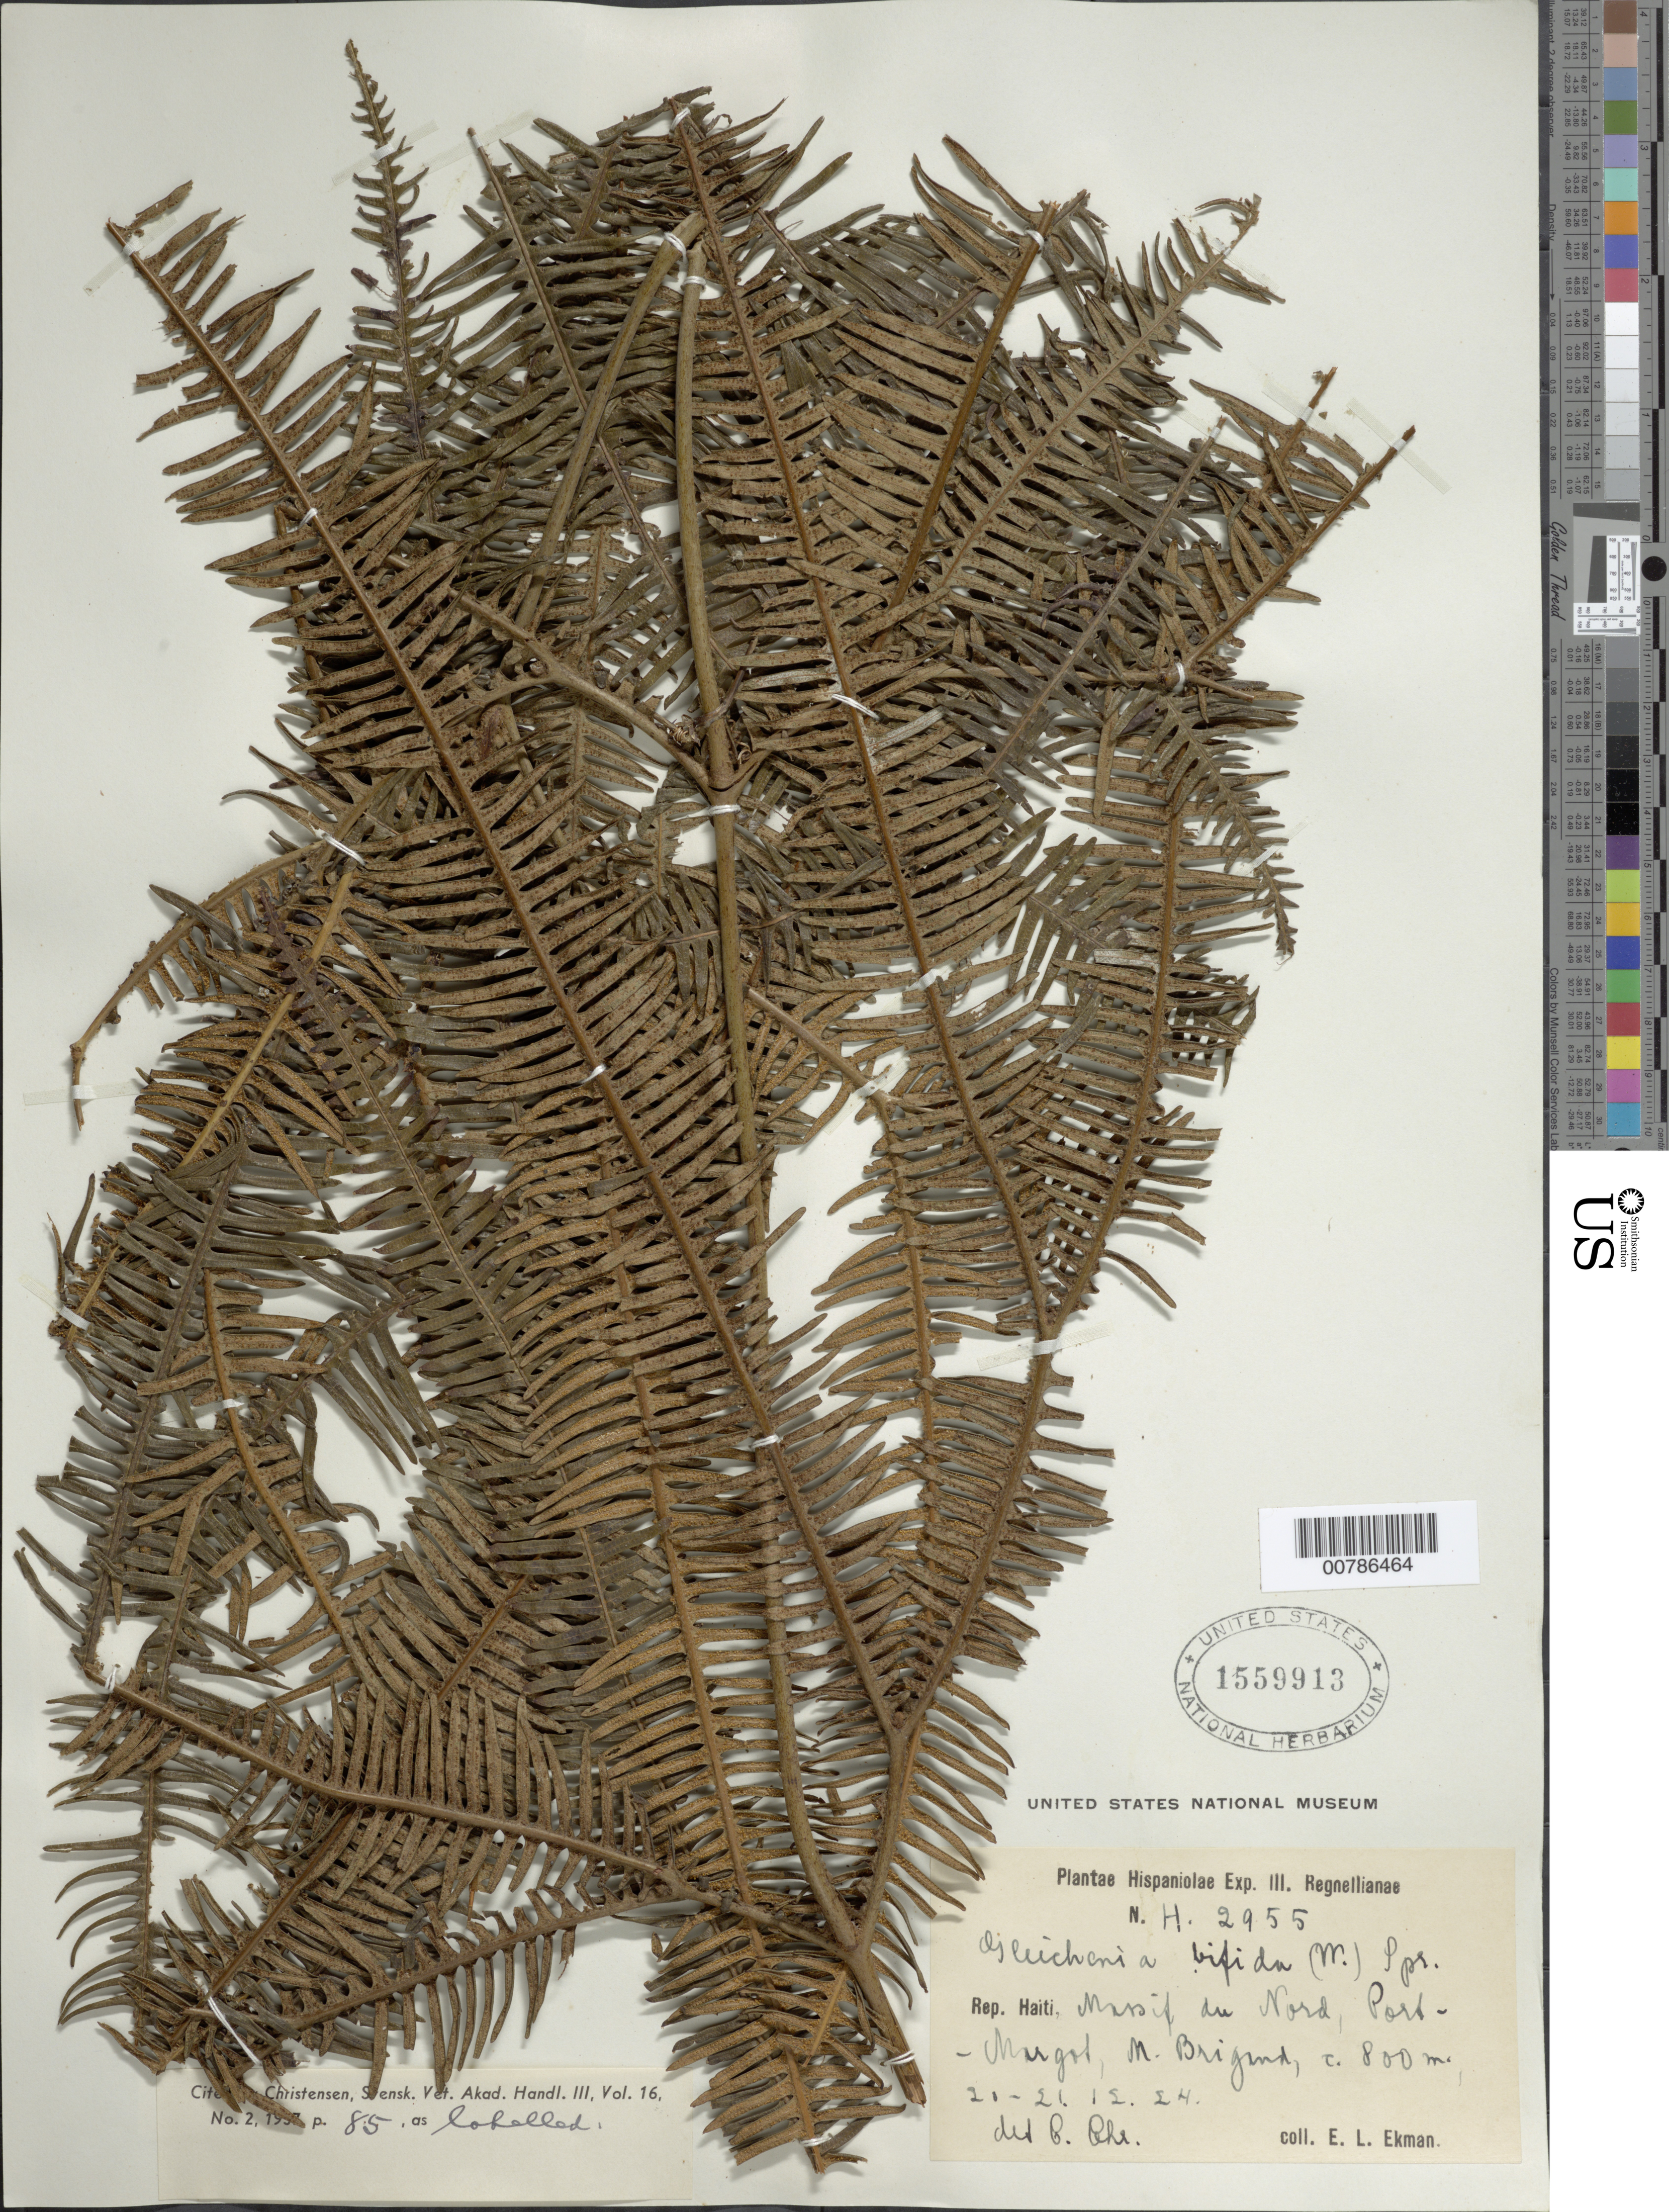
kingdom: Plantae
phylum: Tracheophyta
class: Polypodiopsida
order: Gleicheniales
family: Gleicheniaceae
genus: Sticherus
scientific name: Sticherus bifidus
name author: (Willd.) Ching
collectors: E. L. Ekman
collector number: H 2955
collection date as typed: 20 Dec 1924 to 21 Dec 1924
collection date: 1924-12-20/1924-12-21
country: Haiti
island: Hispaniola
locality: Massif du Nord, Port-Margot, M. Brigand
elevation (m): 800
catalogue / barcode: US 1559913